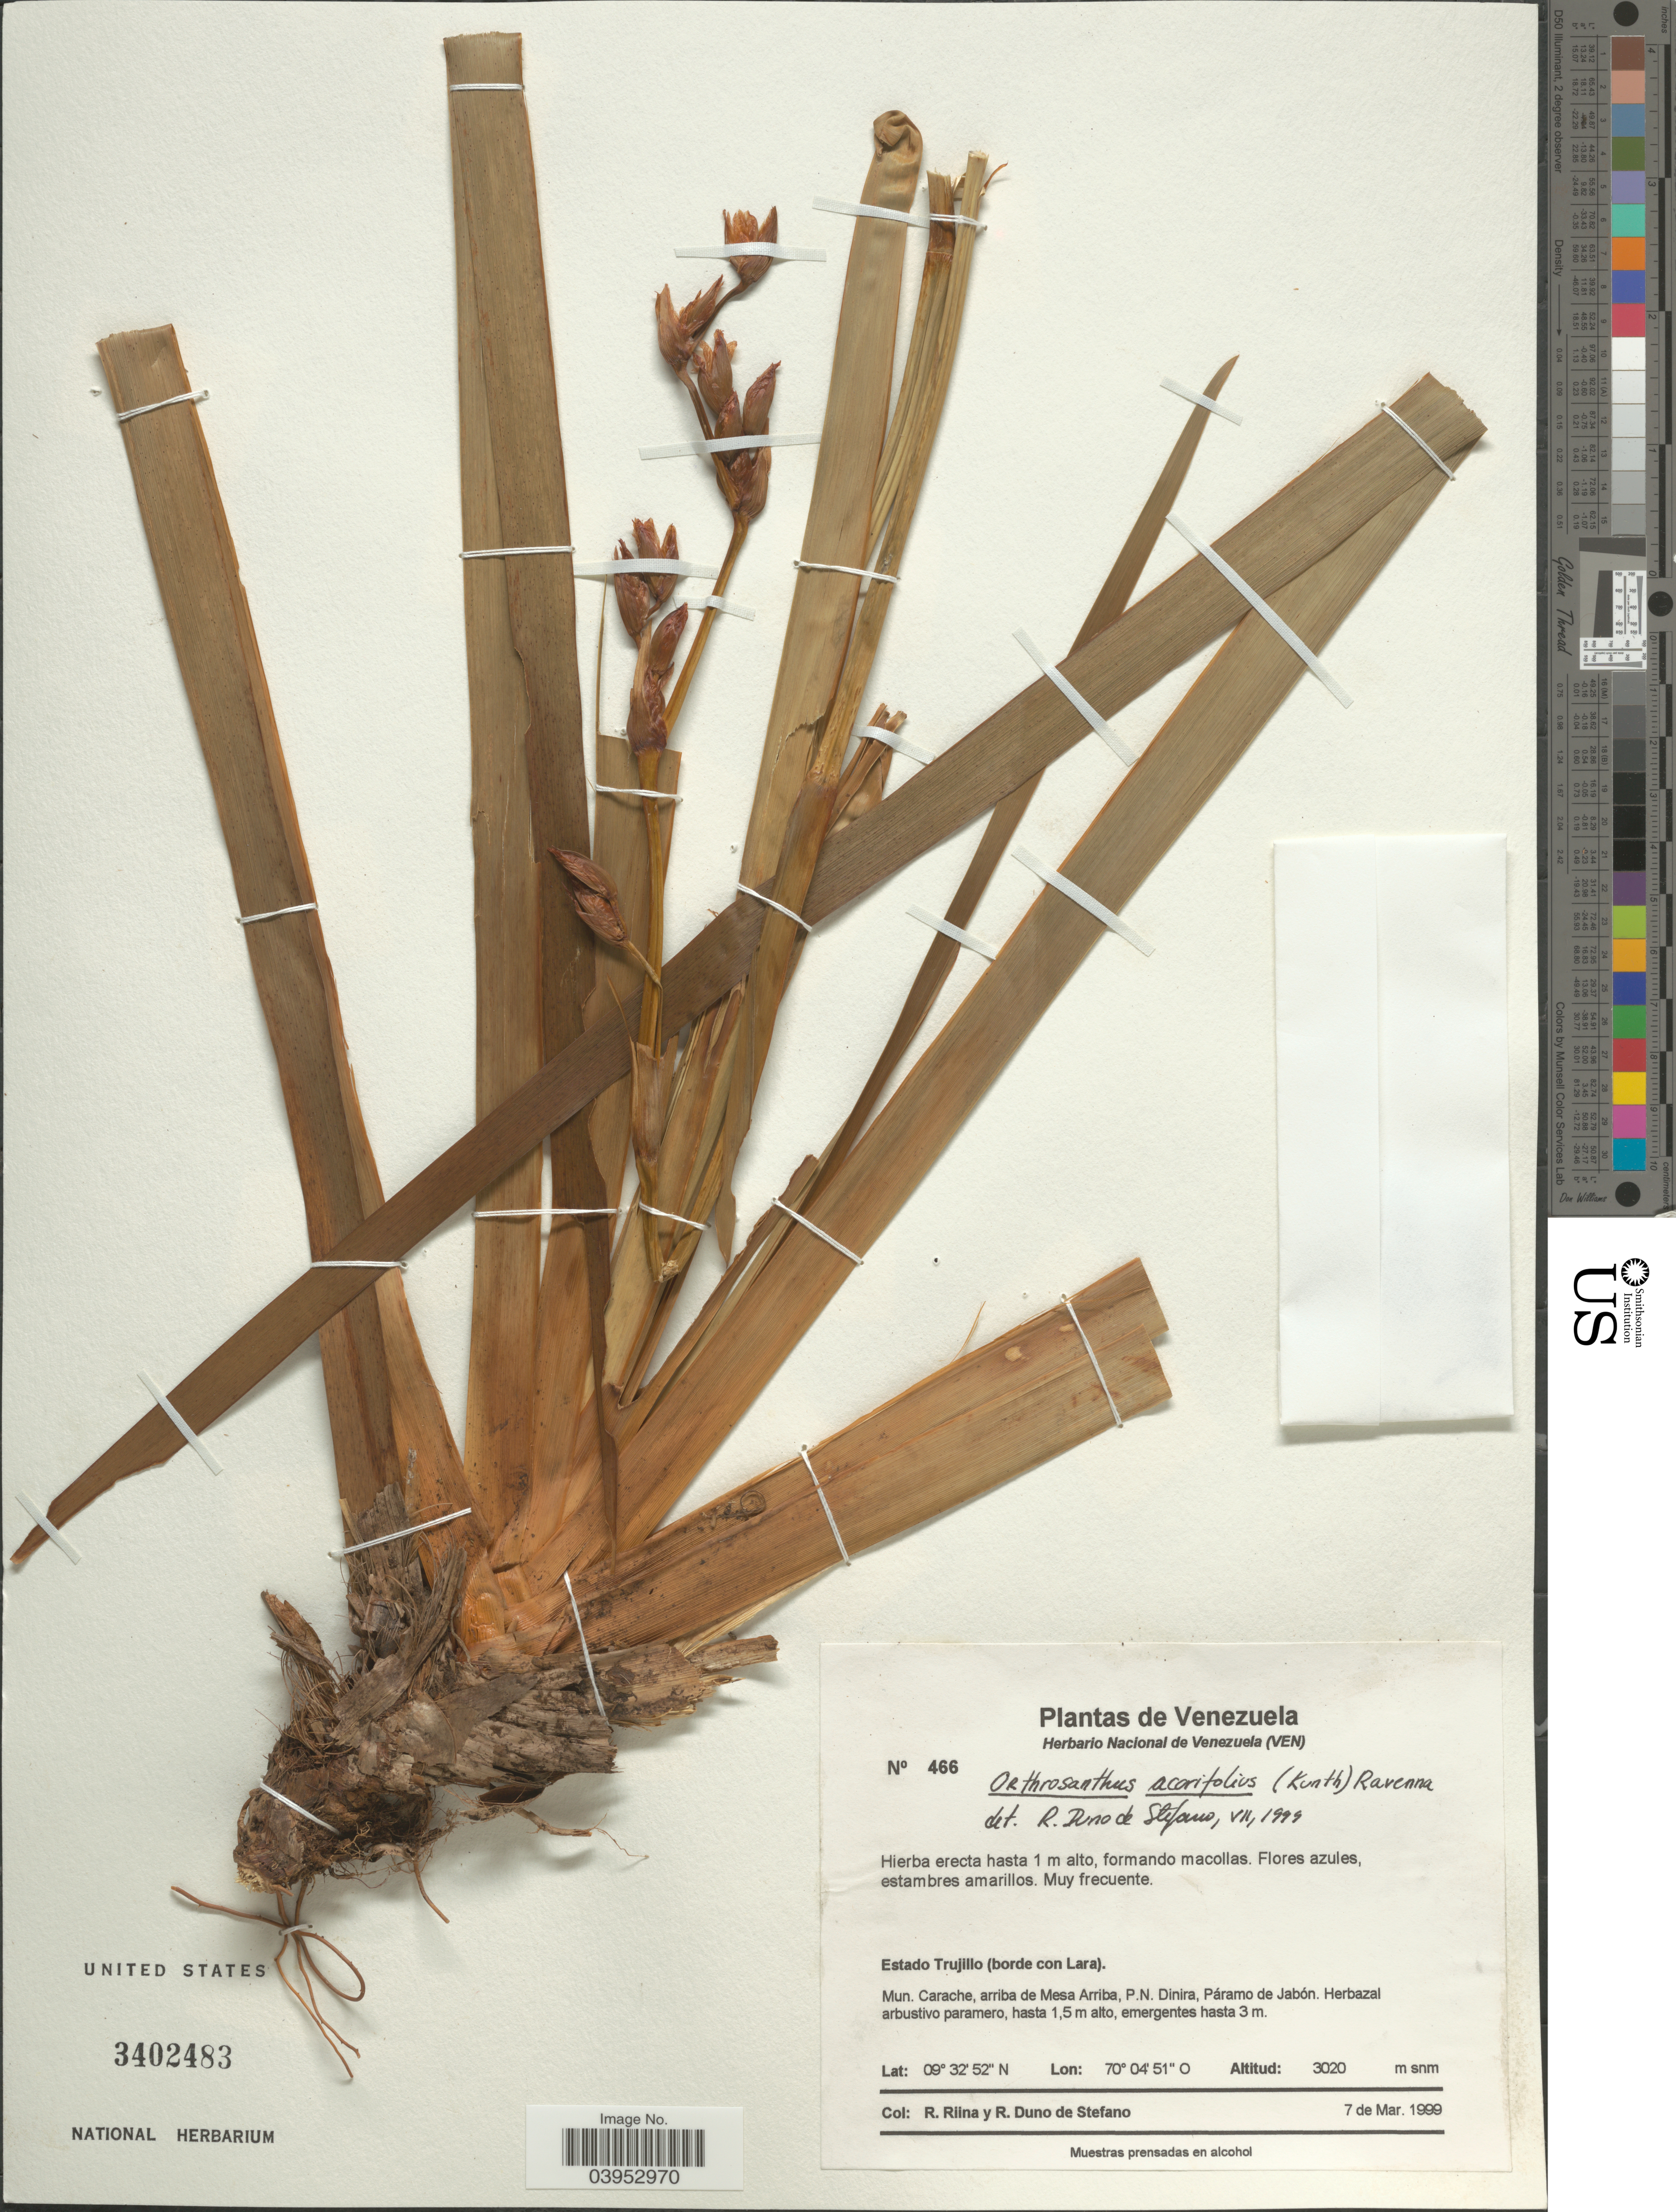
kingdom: Plantae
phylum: Tracheophyta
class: Liliopsida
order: Asparagales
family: Iridaceae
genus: Orthrosanthus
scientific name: Orthrosanthus acorifolius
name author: (Kunth) Ravenna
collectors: R. Riina & R. Duno de Stefano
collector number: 466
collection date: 1999-03-07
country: Venezuela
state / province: Trujillo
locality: Estado Trujillo (borde con Lara). Mun. Carache, arriba de Mesa Arriba, P.N. Dinira, Páramo de Jabón.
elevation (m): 3020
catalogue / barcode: US 3402483